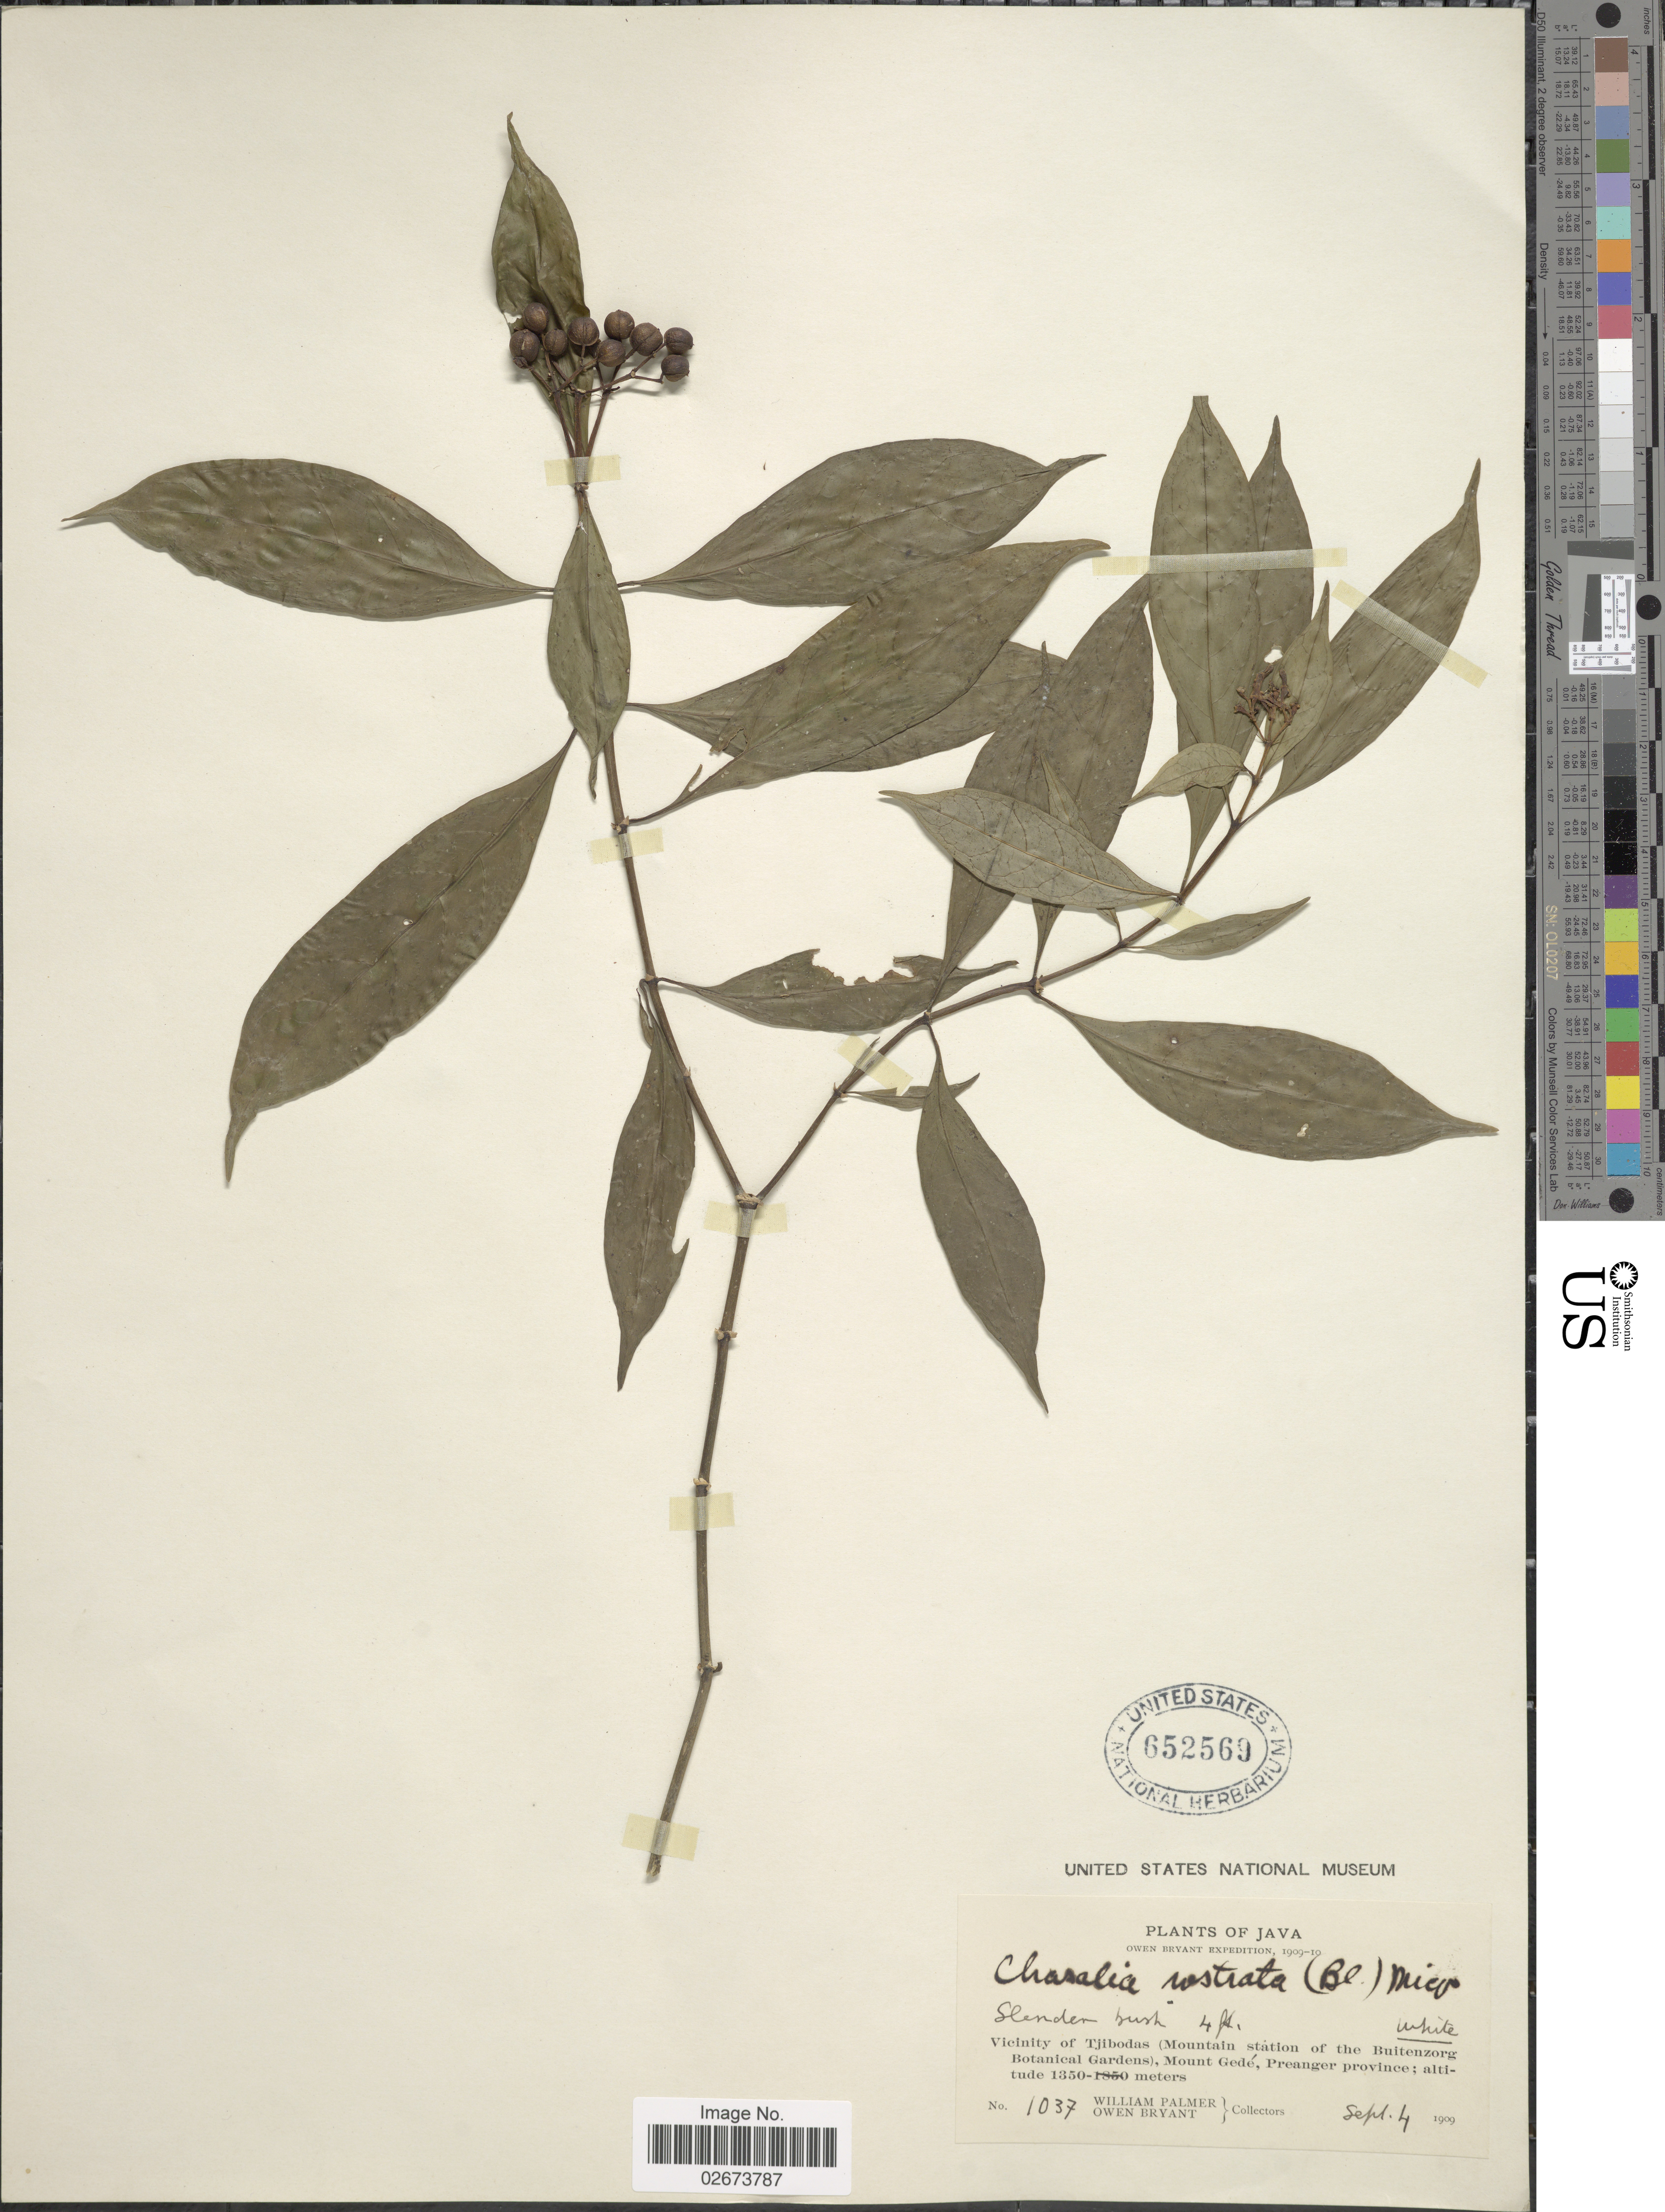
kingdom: Plantae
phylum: Tracheophyta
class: Magnoliopsida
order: Gentianales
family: Rubiaceae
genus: Chassalia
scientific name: Chassalia rostrata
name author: (Blume) Miq.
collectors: W. Palmer & O. Bryant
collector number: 1037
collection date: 1909-09-04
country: Indonesia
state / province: Java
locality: Vicinity of Tjibodas (Mountain station of the Buitenzorg Botanical Gardens), Mount Gede, Preanger province.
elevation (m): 1350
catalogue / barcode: US 652569